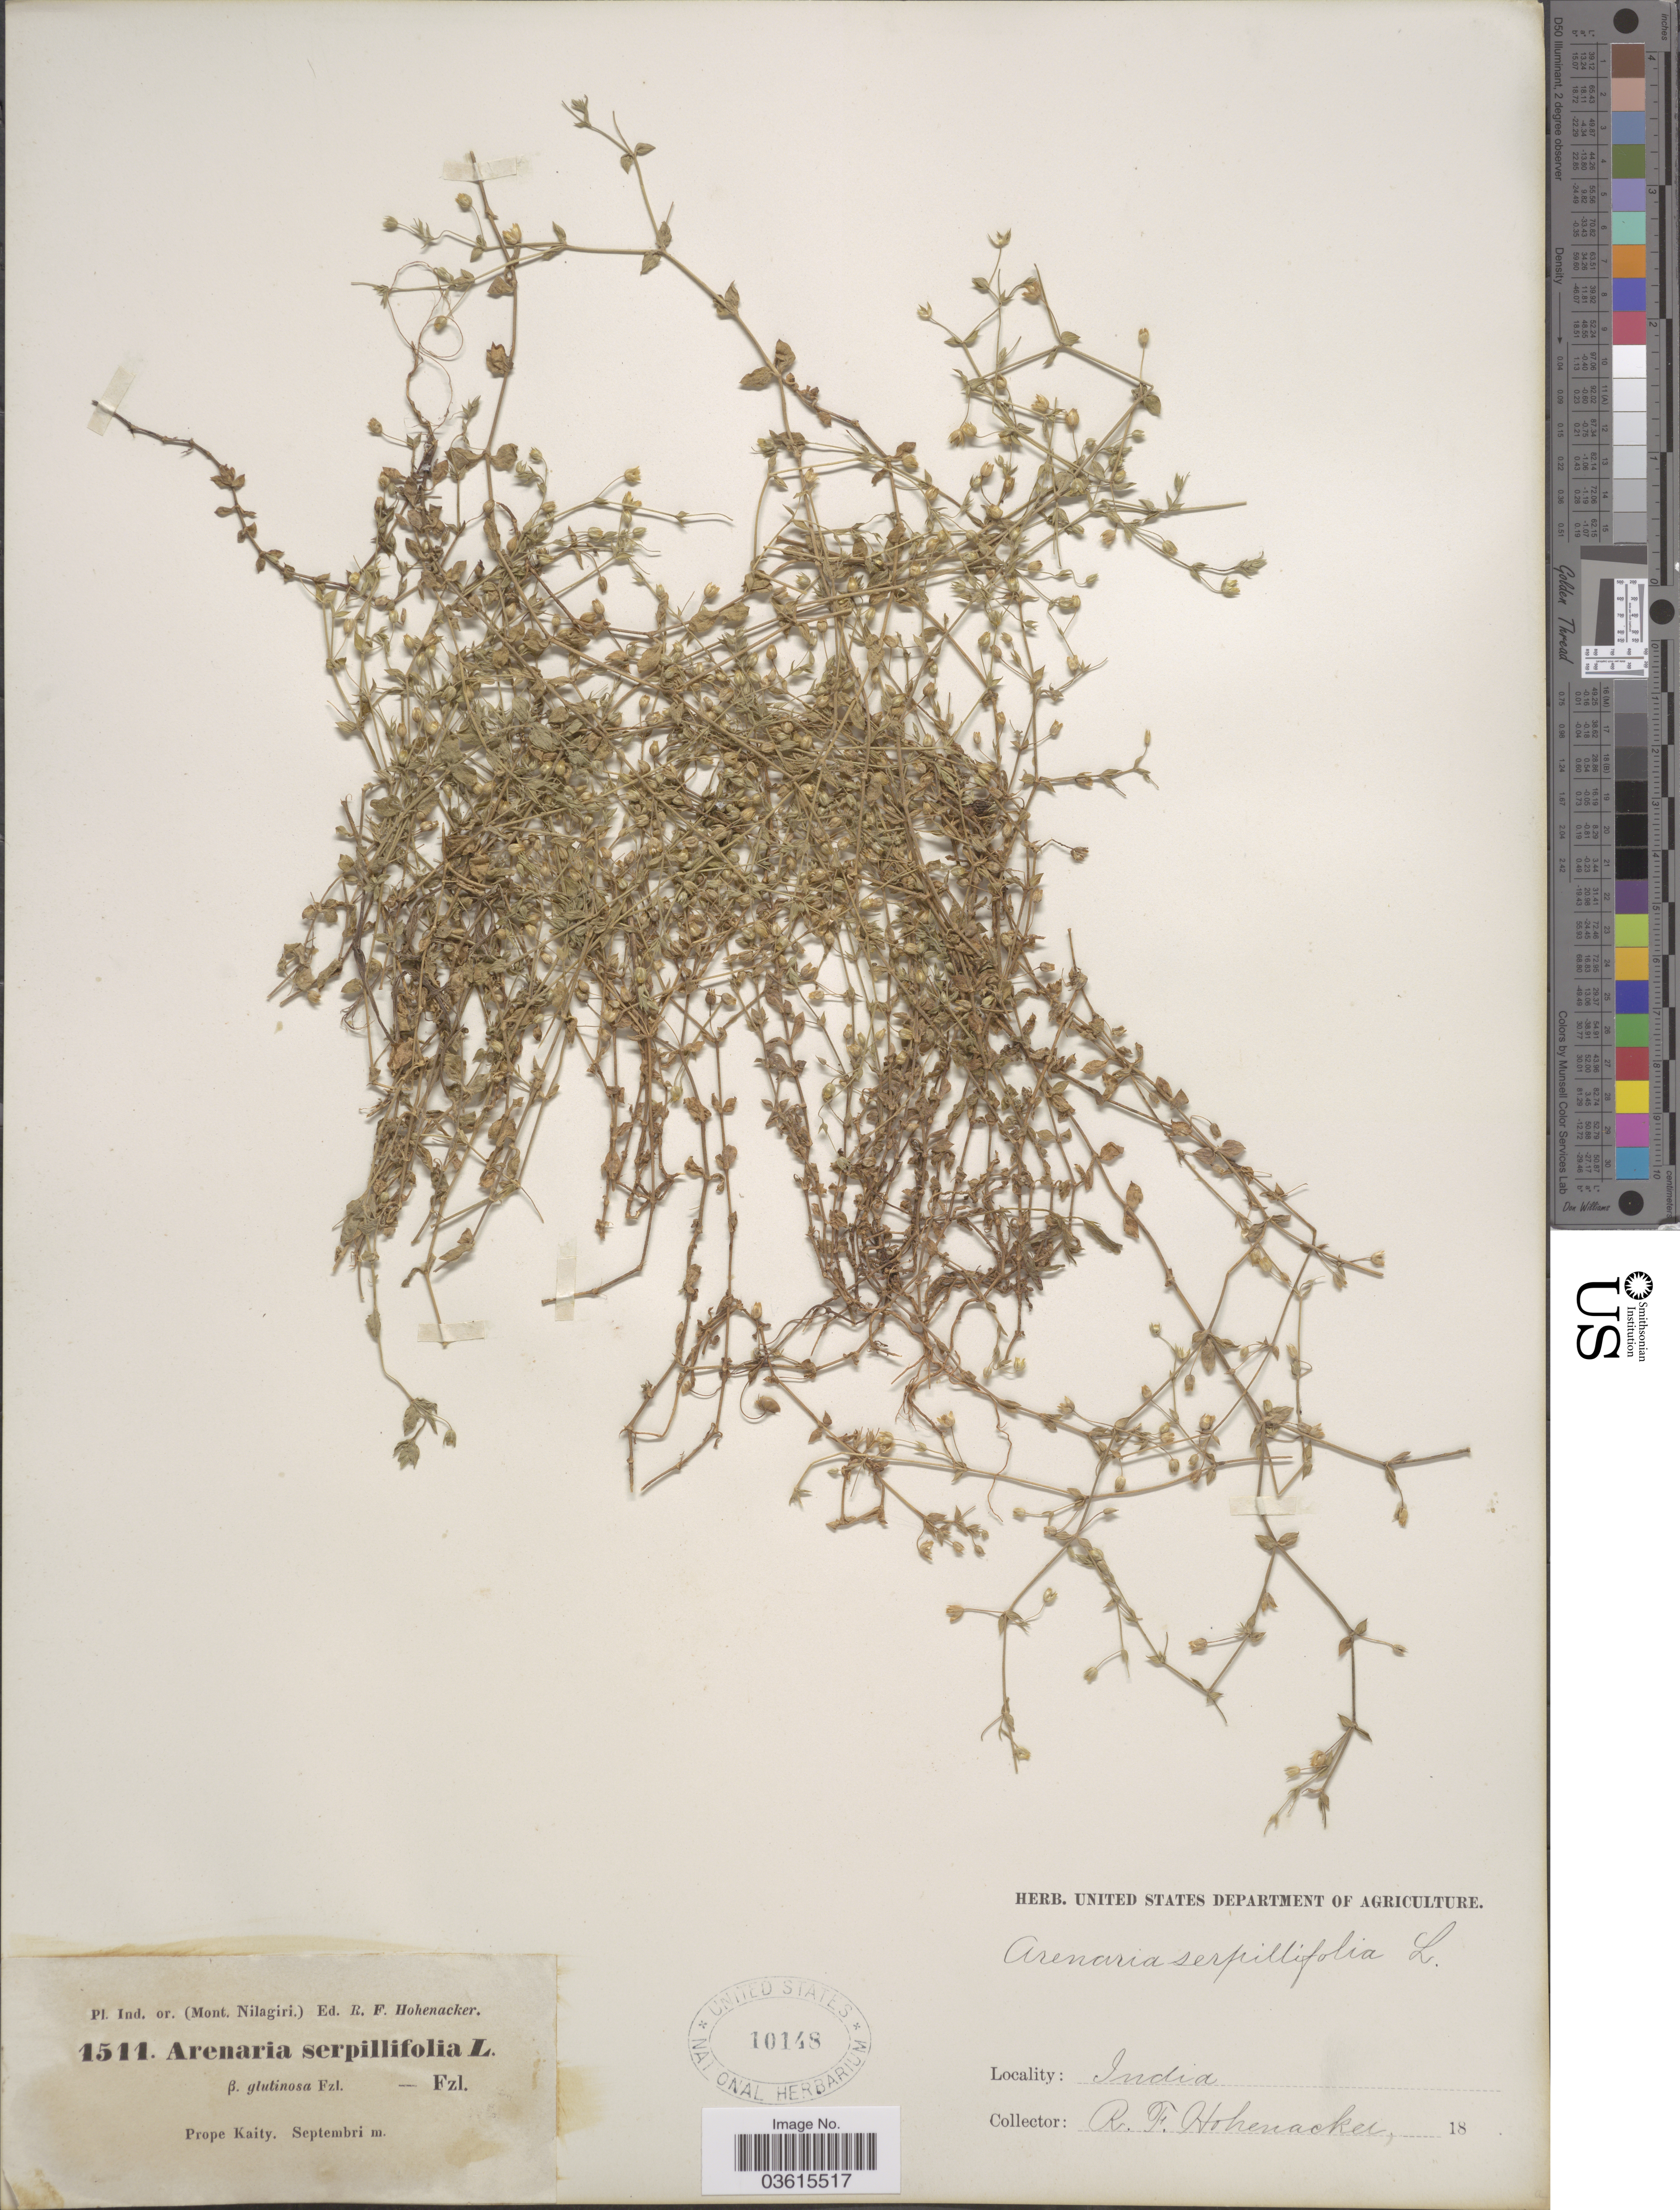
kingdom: Plantae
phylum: Tracheophyta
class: Magnoliopsida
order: Caryophyllales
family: Caryophyllaceae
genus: Arenaria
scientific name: Arenaria serpyllifolia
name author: L.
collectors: R. F. Hohenacker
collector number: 1511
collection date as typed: Septembri m. 18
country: India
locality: Ind. or. (Mont. Nilagiri). Prope Kaity.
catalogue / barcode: US 10148